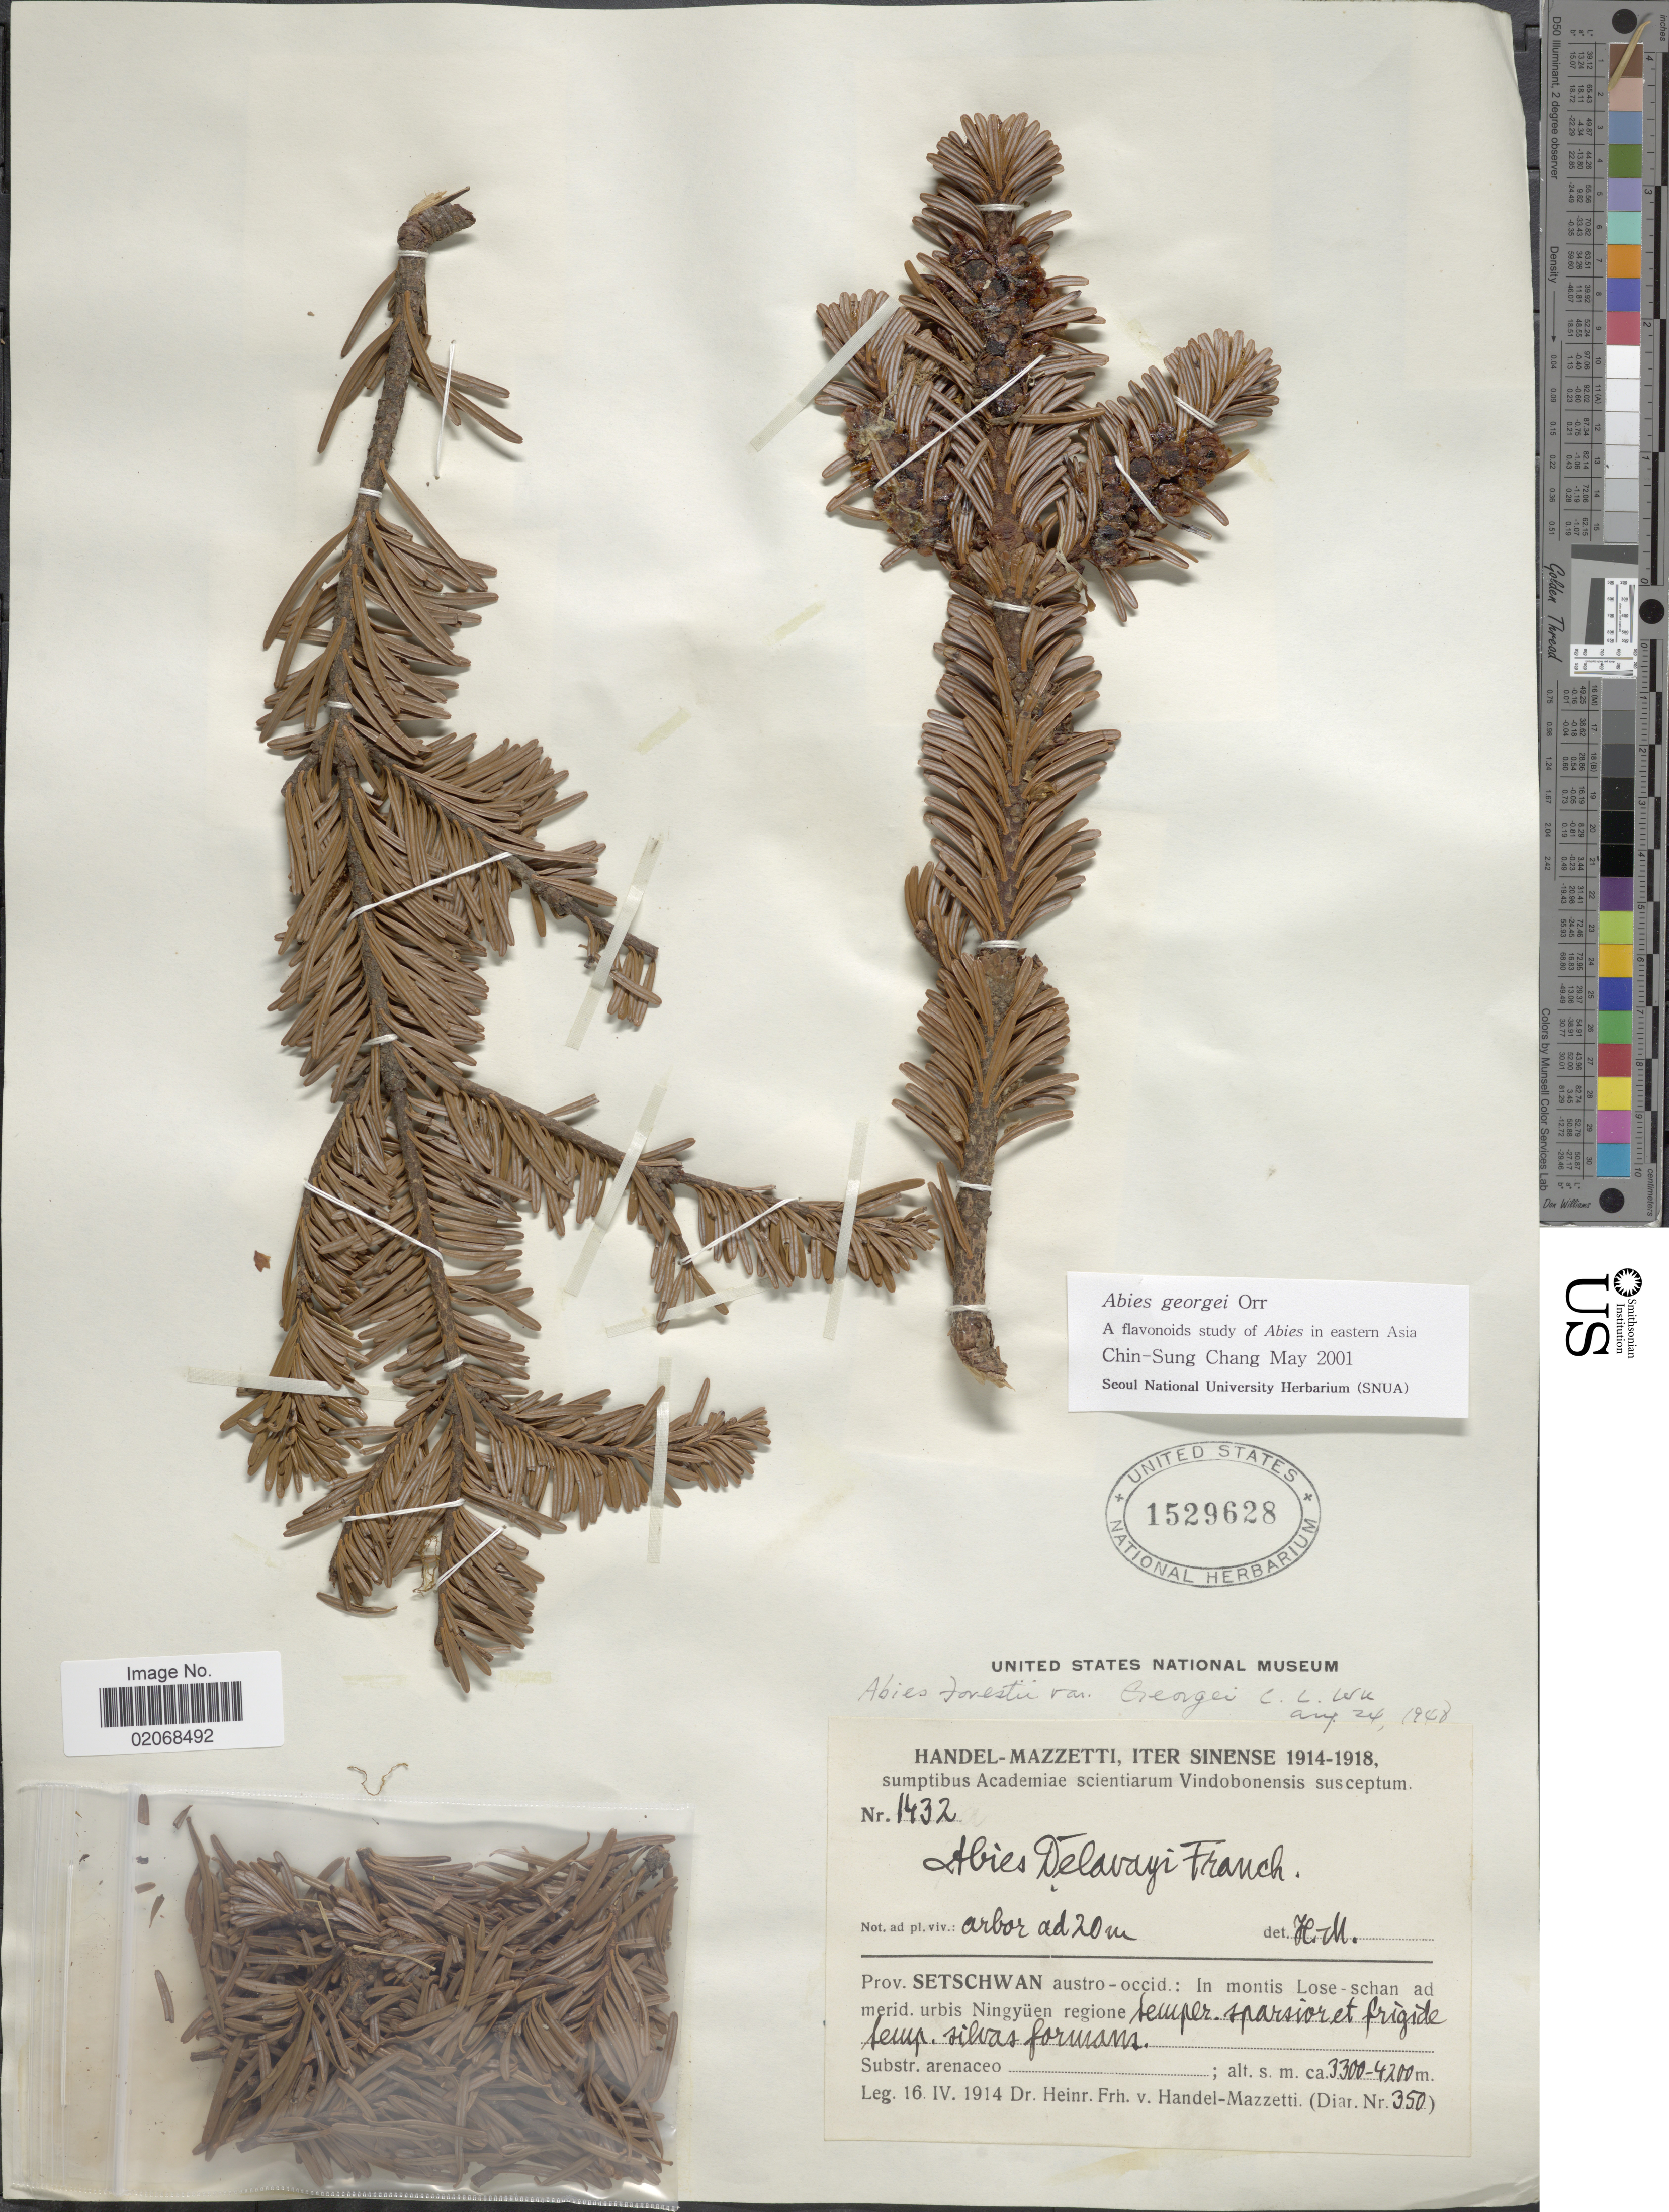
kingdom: Plantae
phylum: Tracheophyta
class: Pinopsida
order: Pinales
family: Pinaceae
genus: Abies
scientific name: Abies forrestii var. georgei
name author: (Orr) Farjon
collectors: H. Handel-Mazzetti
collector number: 350/1432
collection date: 1914-04-16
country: China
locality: Prov. Setschwan austro-occid: in montis Lose-schan ad merid, urbis Ningüen regione feuper, sparsior et frigide feup, silvas formans [interpreted]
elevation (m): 3300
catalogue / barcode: US 1529628